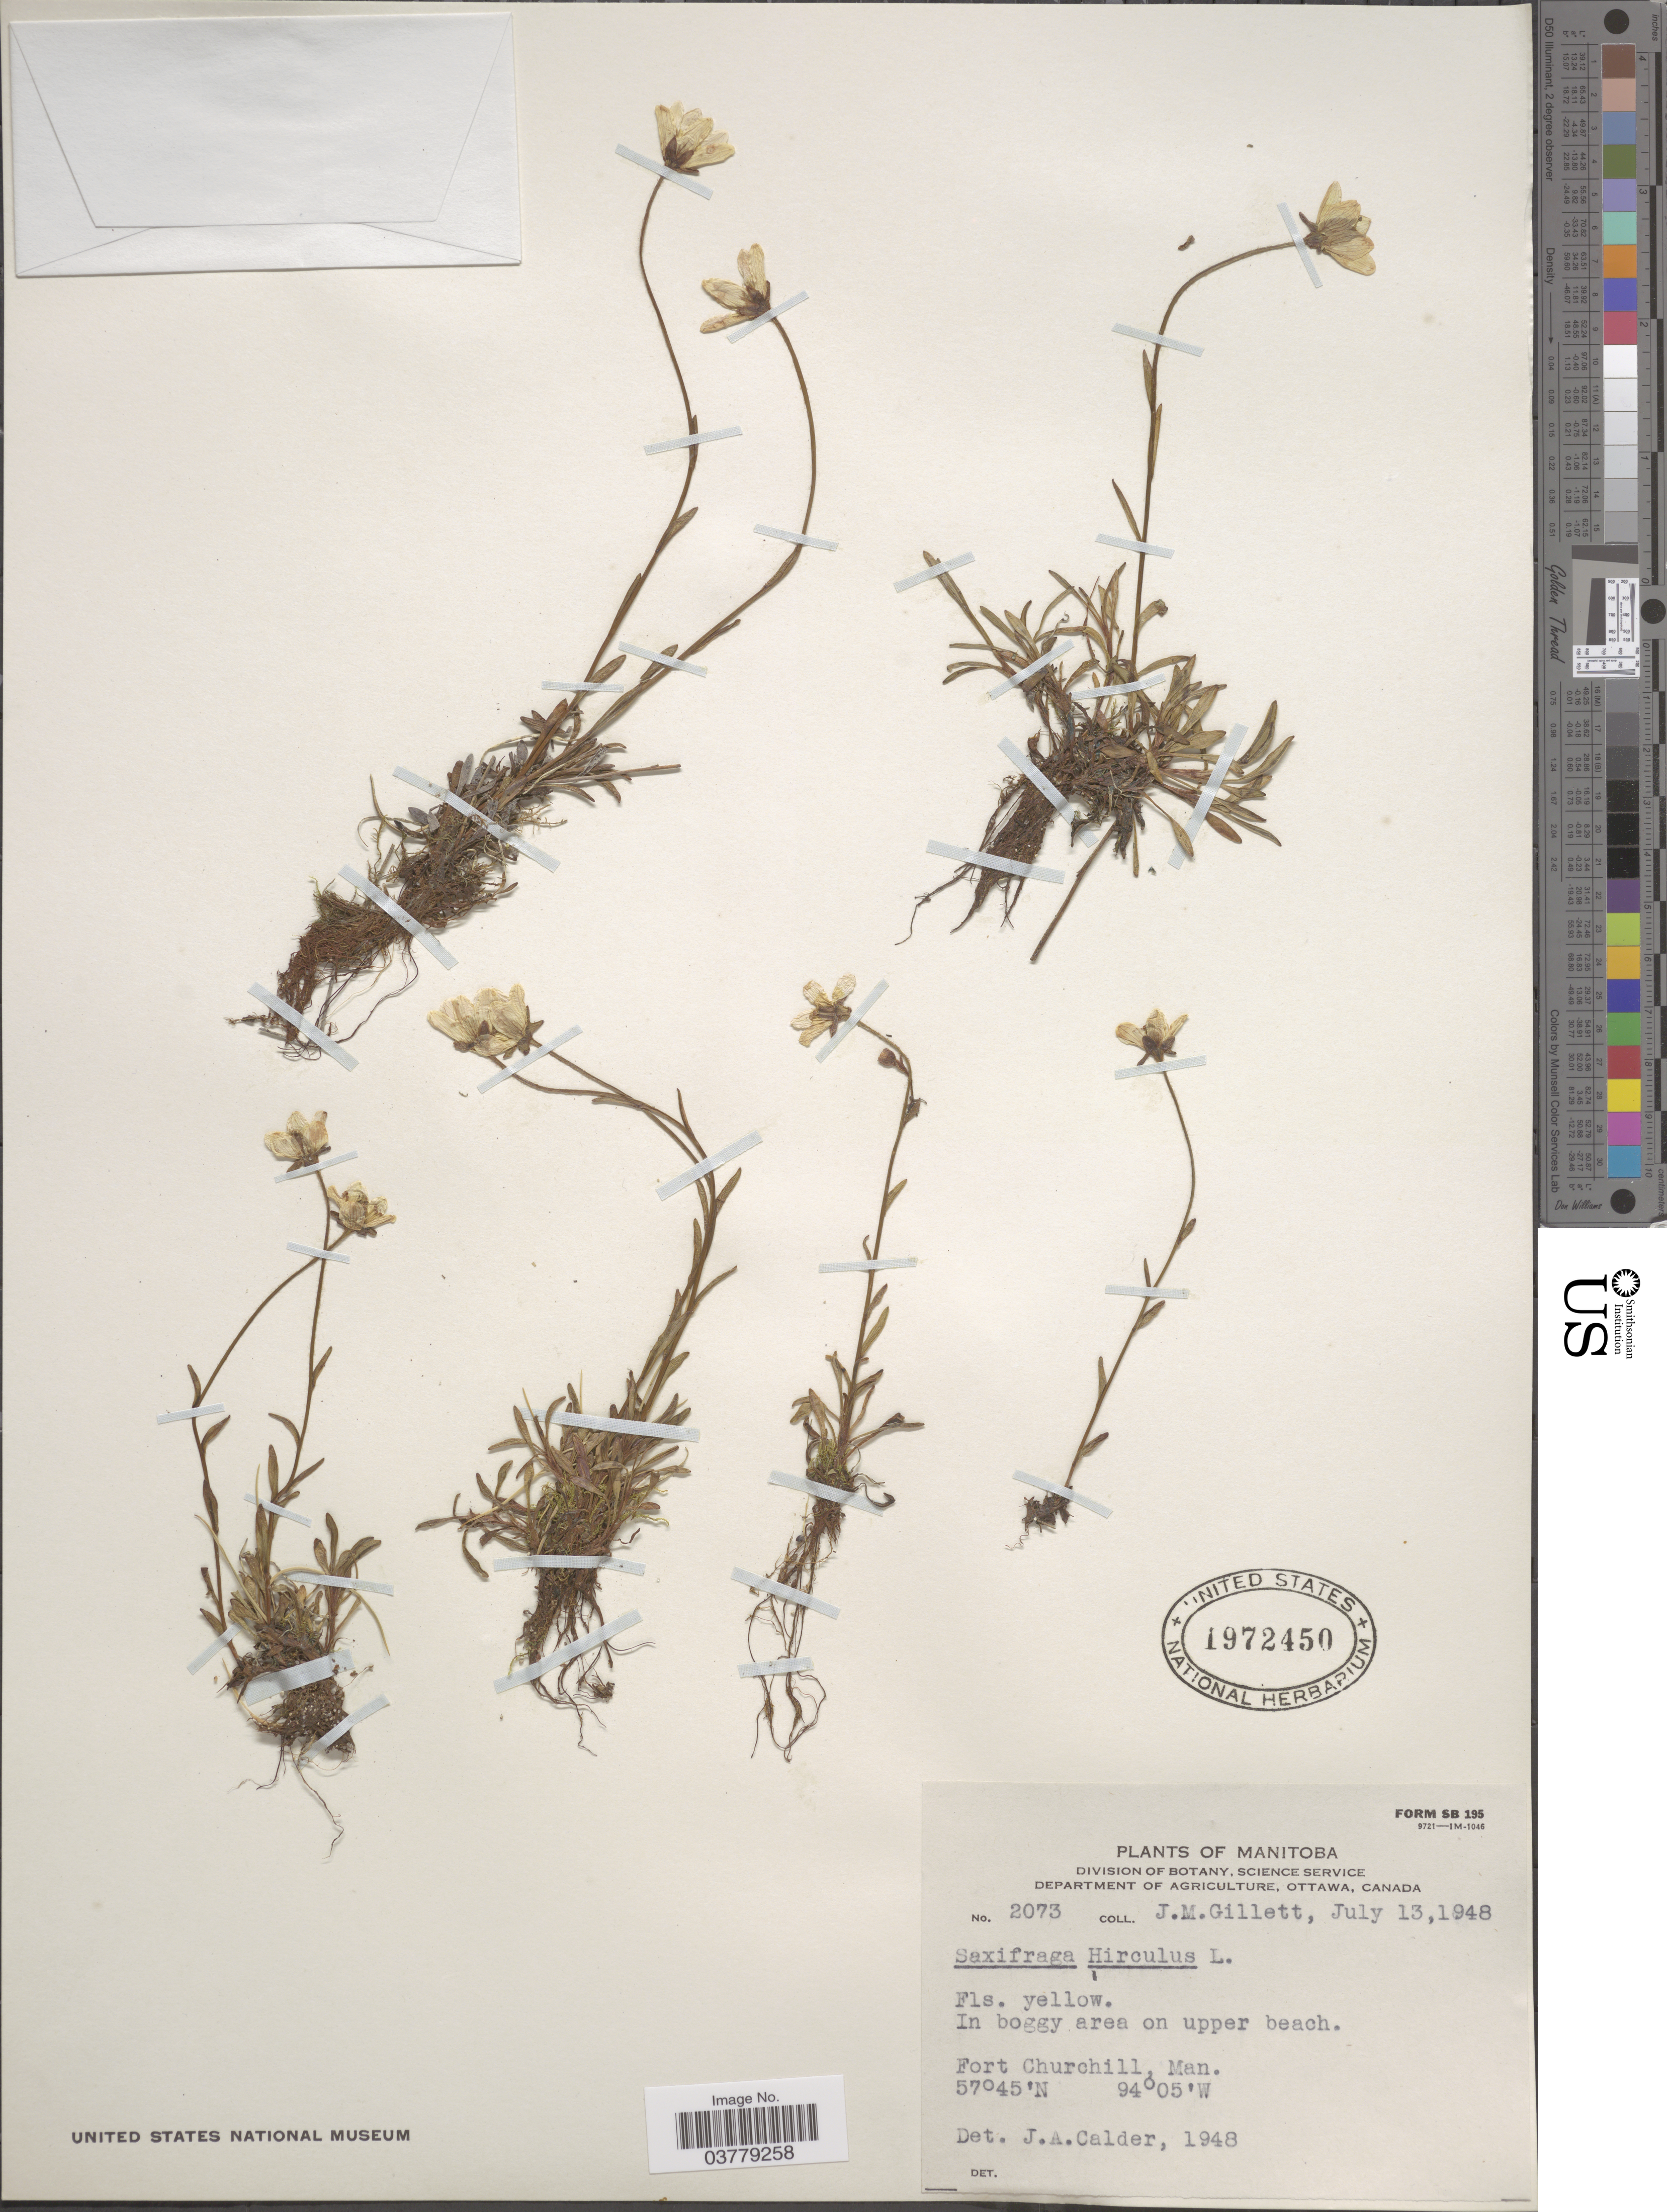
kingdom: Plantae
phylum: Tracheophyta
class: Magnoliopsida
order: Saxifragales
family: Saxifragaceae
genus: Saxifraga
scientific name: Saxifraga hirculus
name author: L.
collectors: J. M. Gillett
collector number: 2073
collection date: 1948-07-13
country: Canada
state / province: Manitoba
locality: In boggy area on upper beach. Fort Churchill, Man.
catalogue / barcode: US 1972450